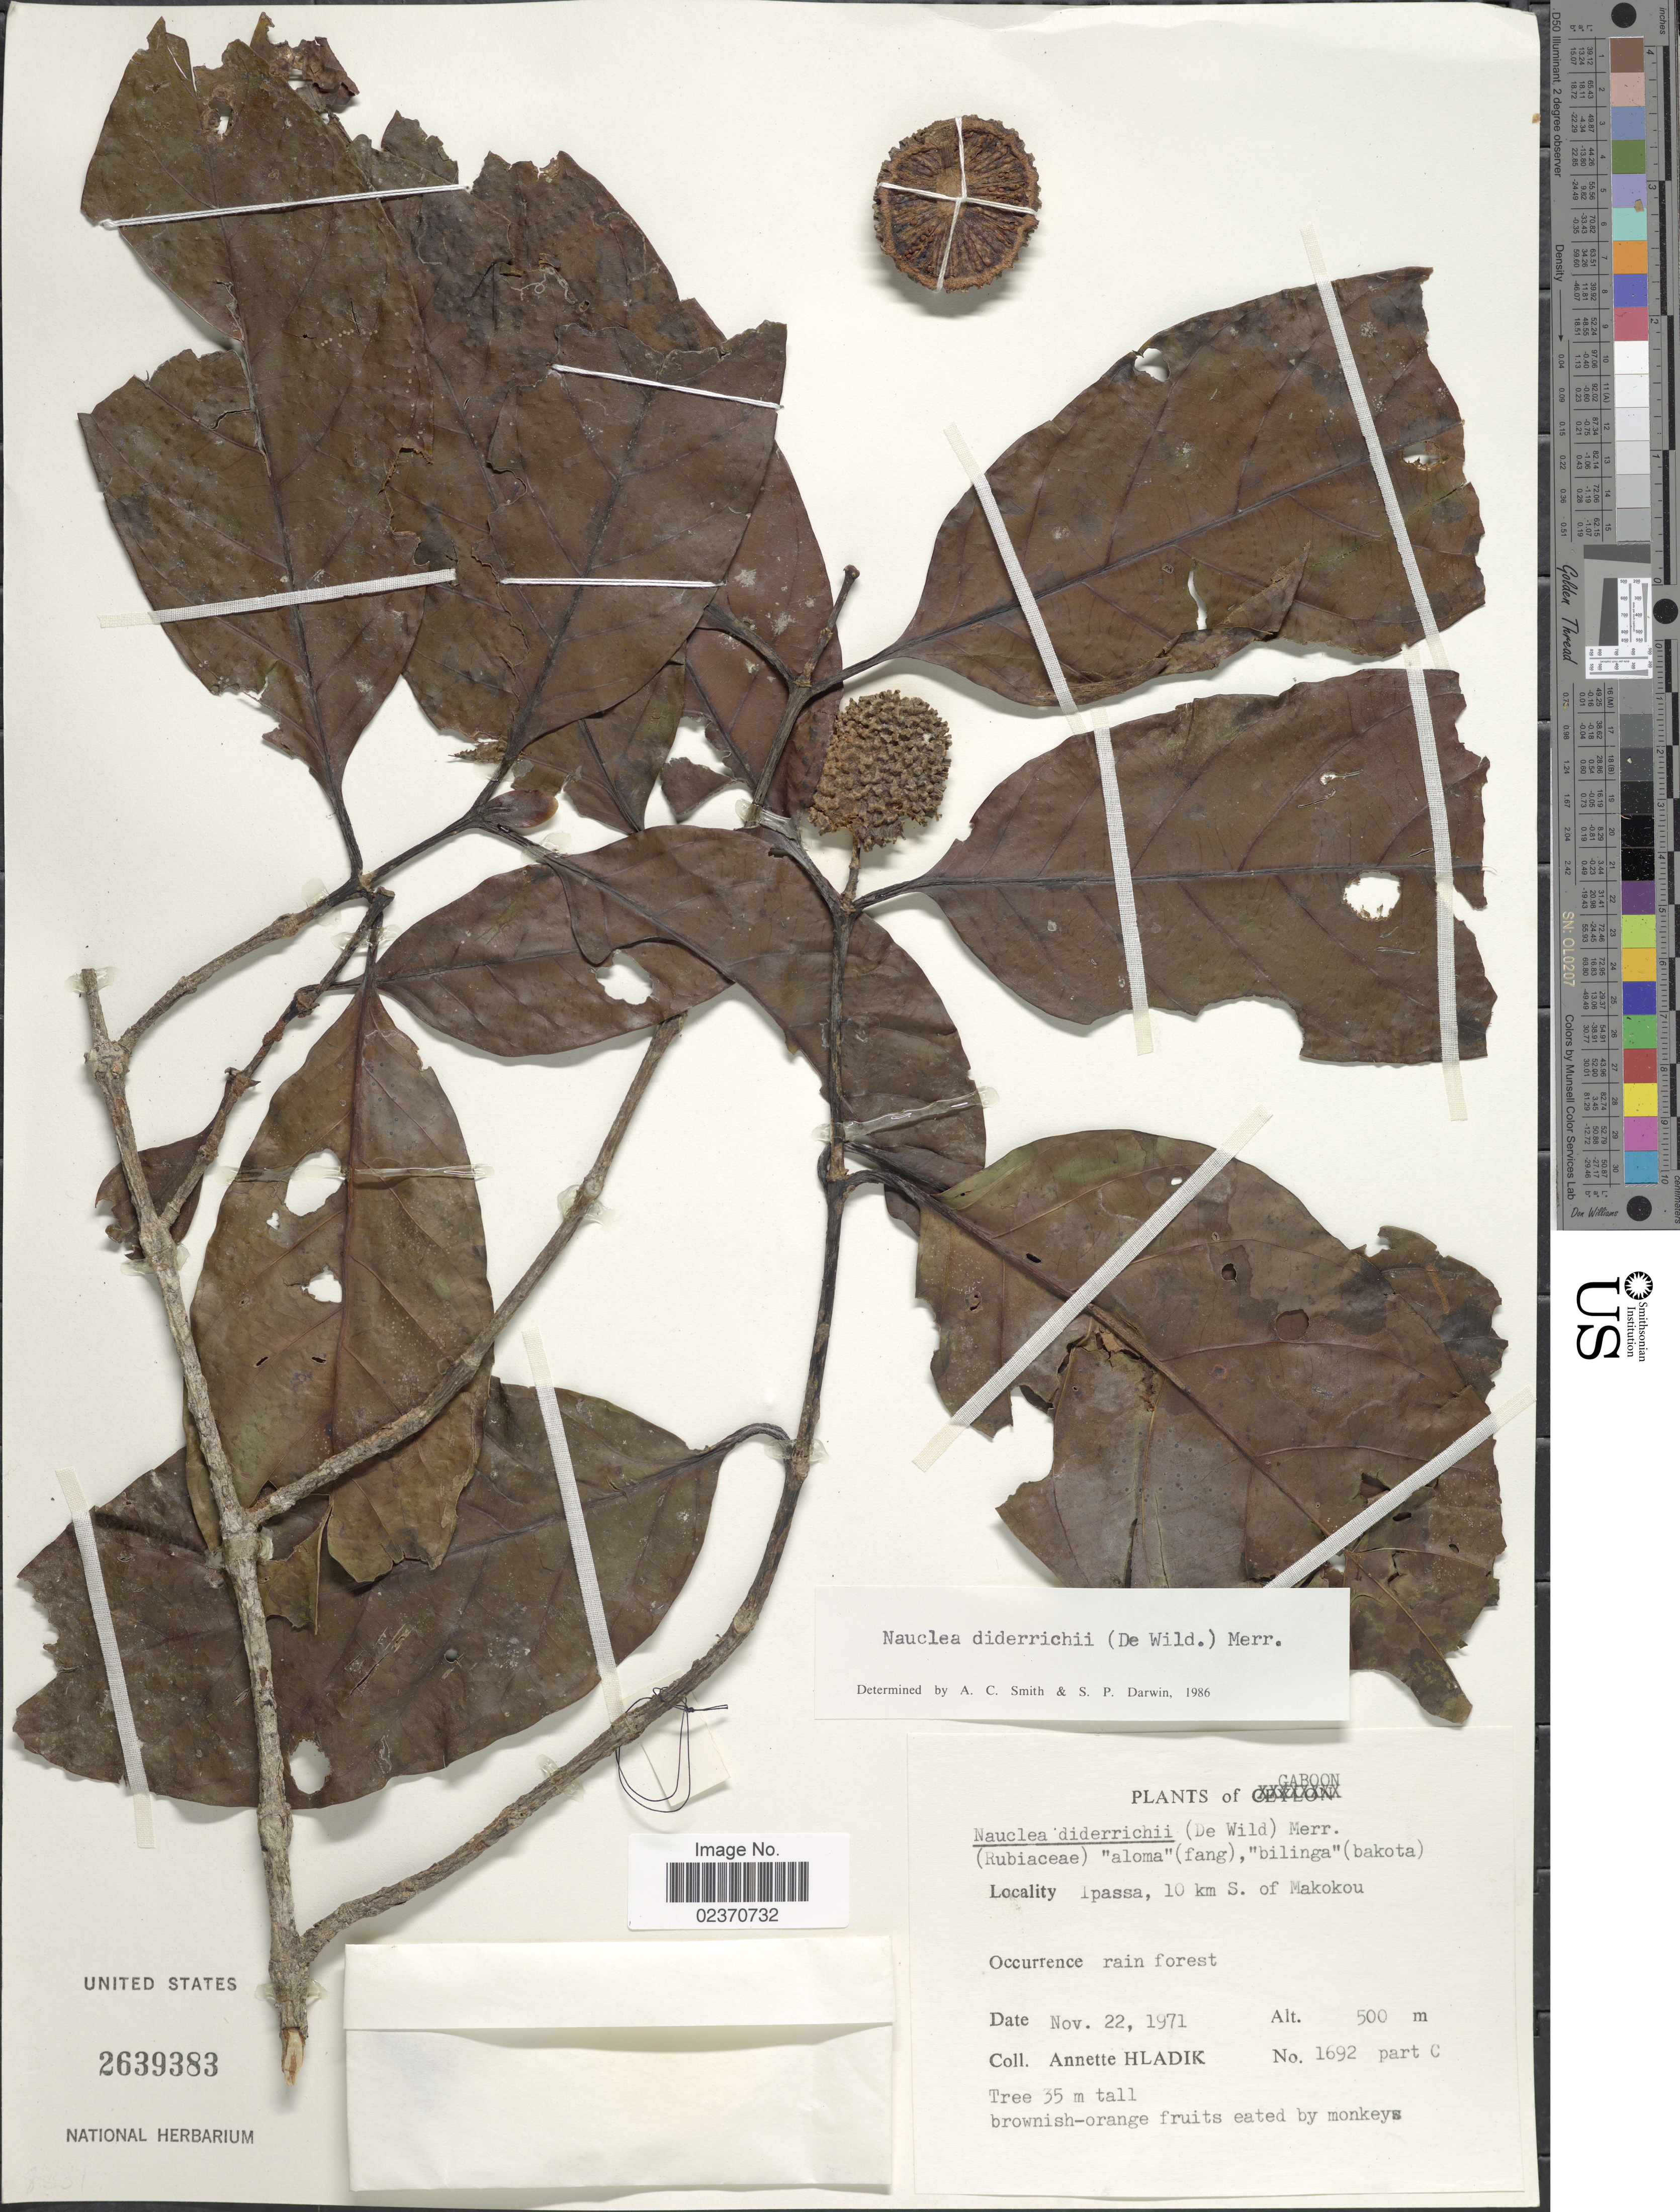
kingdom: Plantae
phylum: Tracheophyta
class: Magnoliopsida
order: Gentianales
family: Rubiaceae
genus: Nauclea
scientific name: Nauclea diderrichii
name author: (De Wild.) Merr.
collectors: A. Hladik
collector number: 1692 part C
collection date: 1971-11-22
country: Gabon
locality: Gaboon, Ipassa, 10 km S. of Makokou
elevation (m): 500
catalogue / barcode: US 2639383